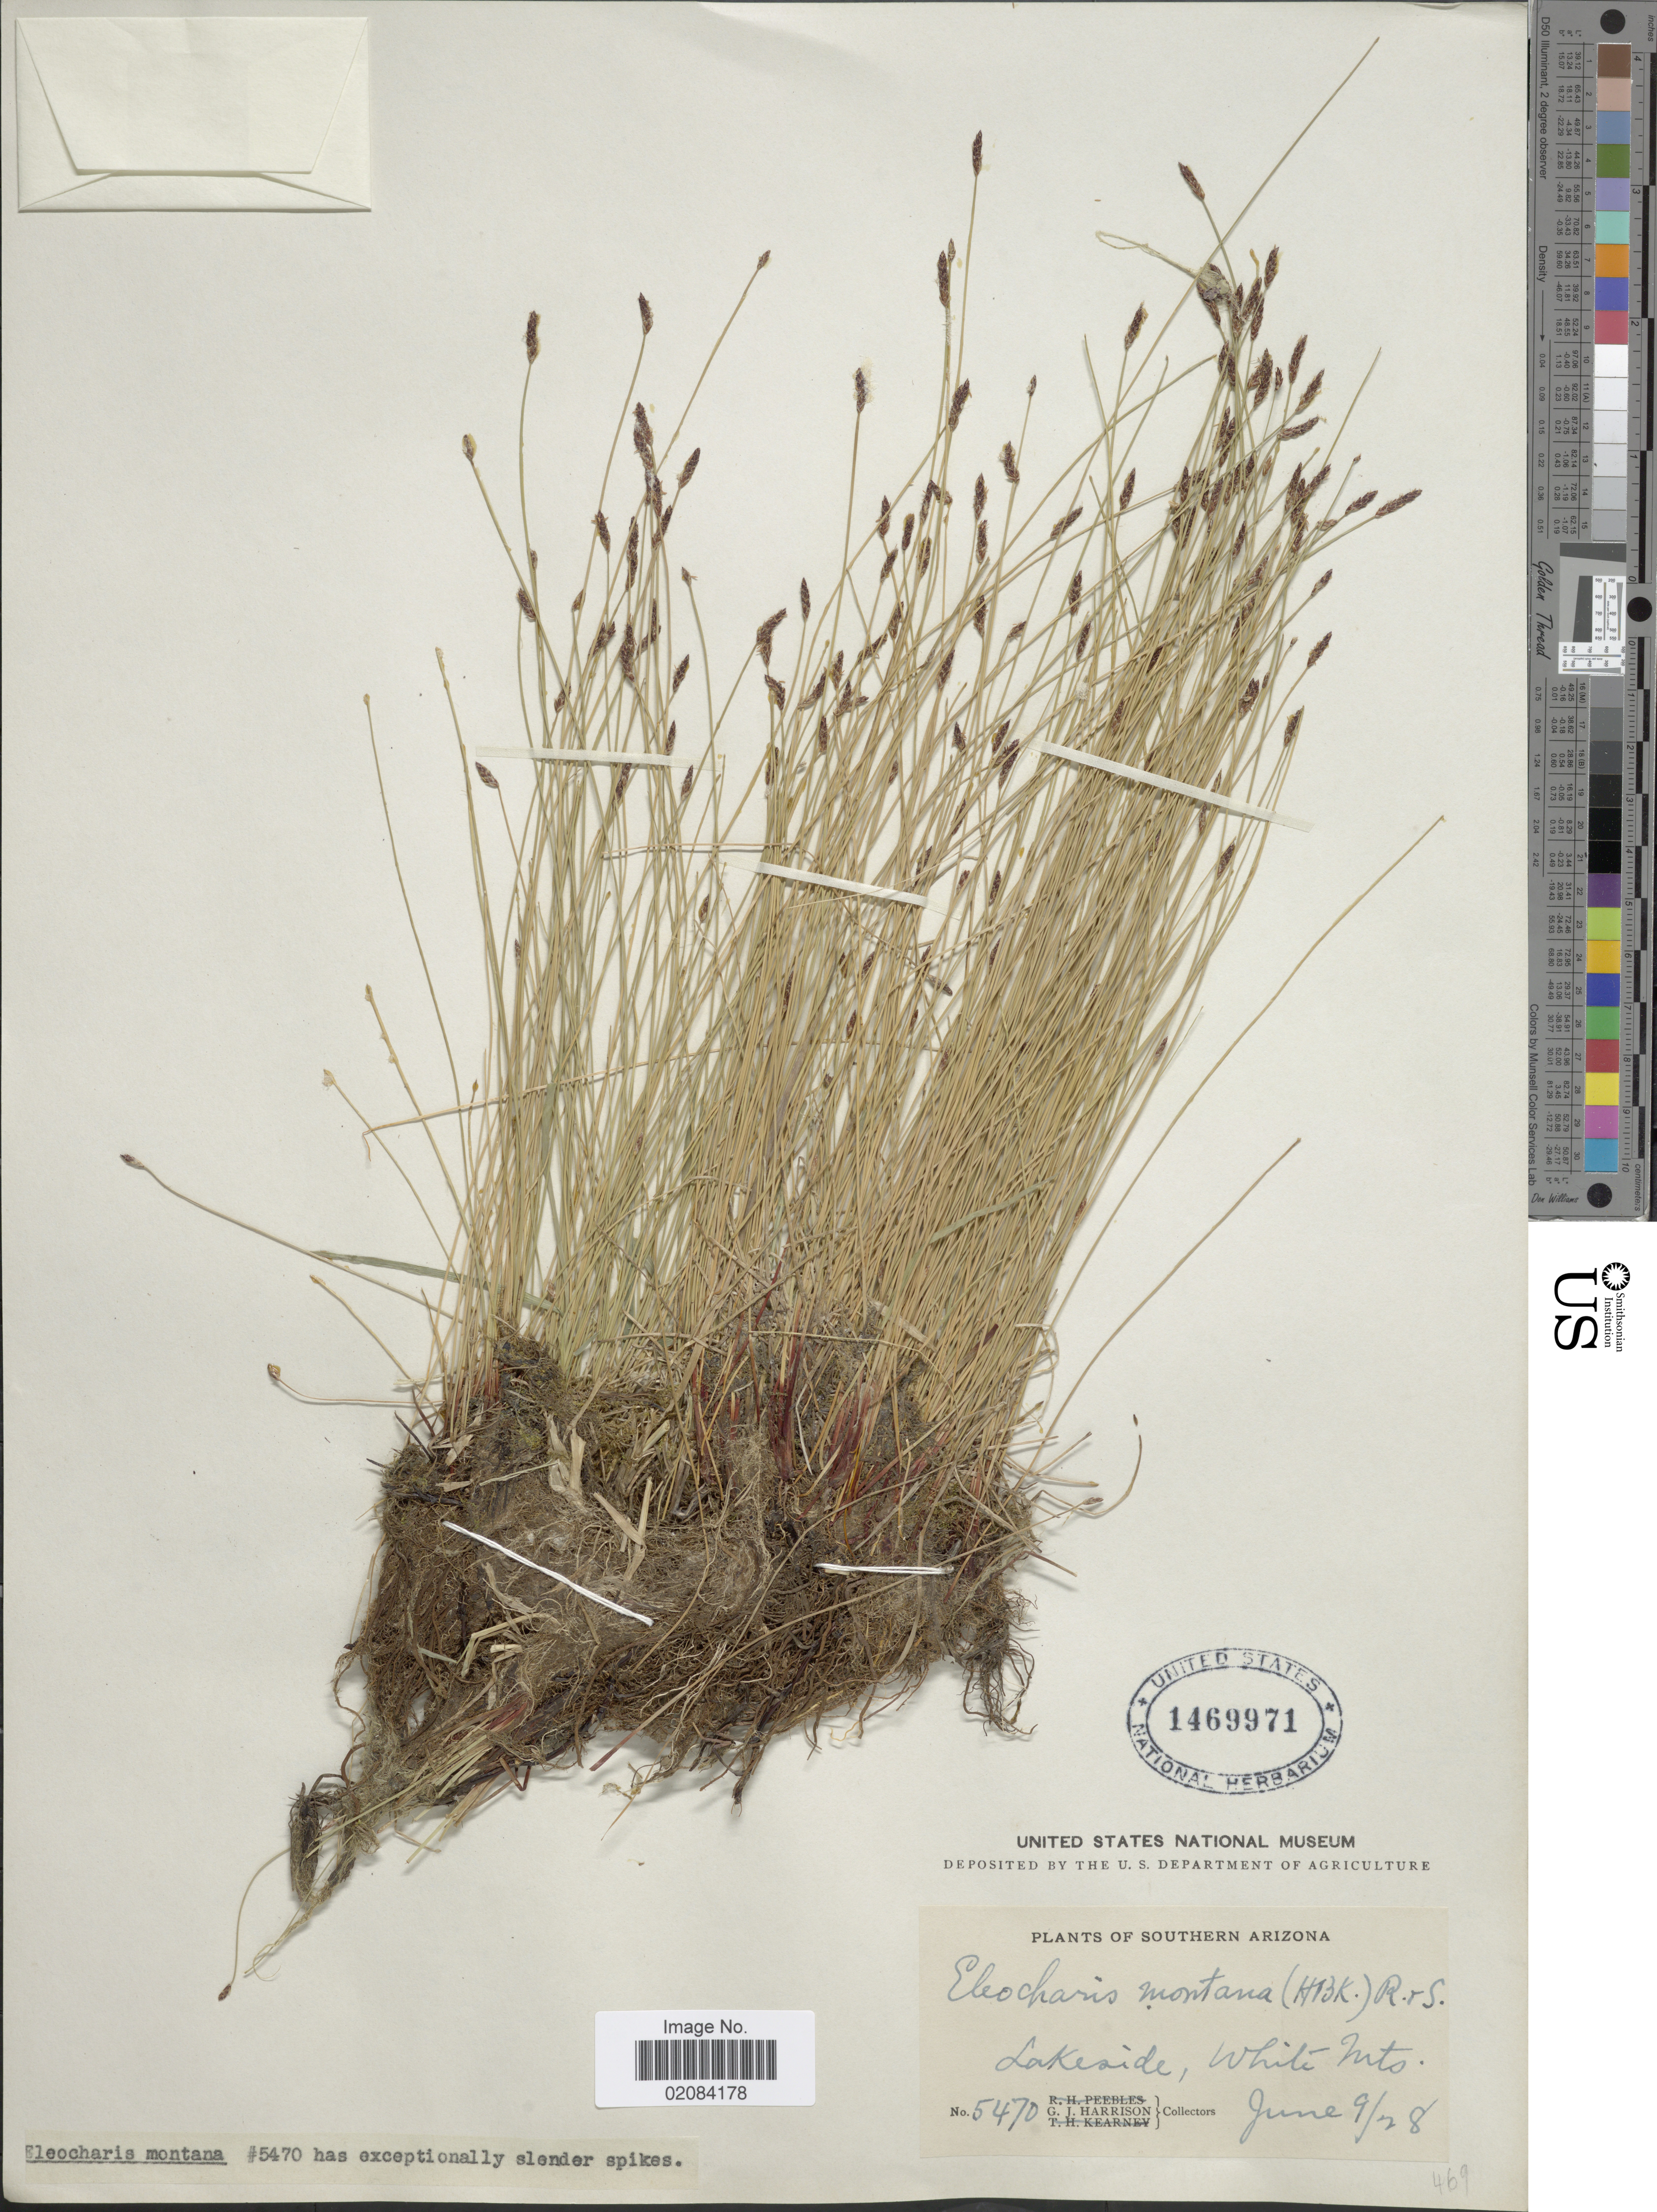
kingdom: Plantae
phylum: Tracheophyta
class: Liliopsida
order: Poales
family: Cyperaceae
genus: Eleocharis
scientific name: Eleocharis parishii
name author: Britton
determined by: Strong, Mark T., (BOT), Smithsonian Institution - National Museum of Natural History (UNITED STATES)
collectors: G. J. Harrison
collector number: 5470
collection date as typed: Transcribed d/m/y: 9/6/28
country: United States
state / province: Arizona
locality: Southern Arizona, Lakeside, white Mts.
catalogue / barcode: US 1469971